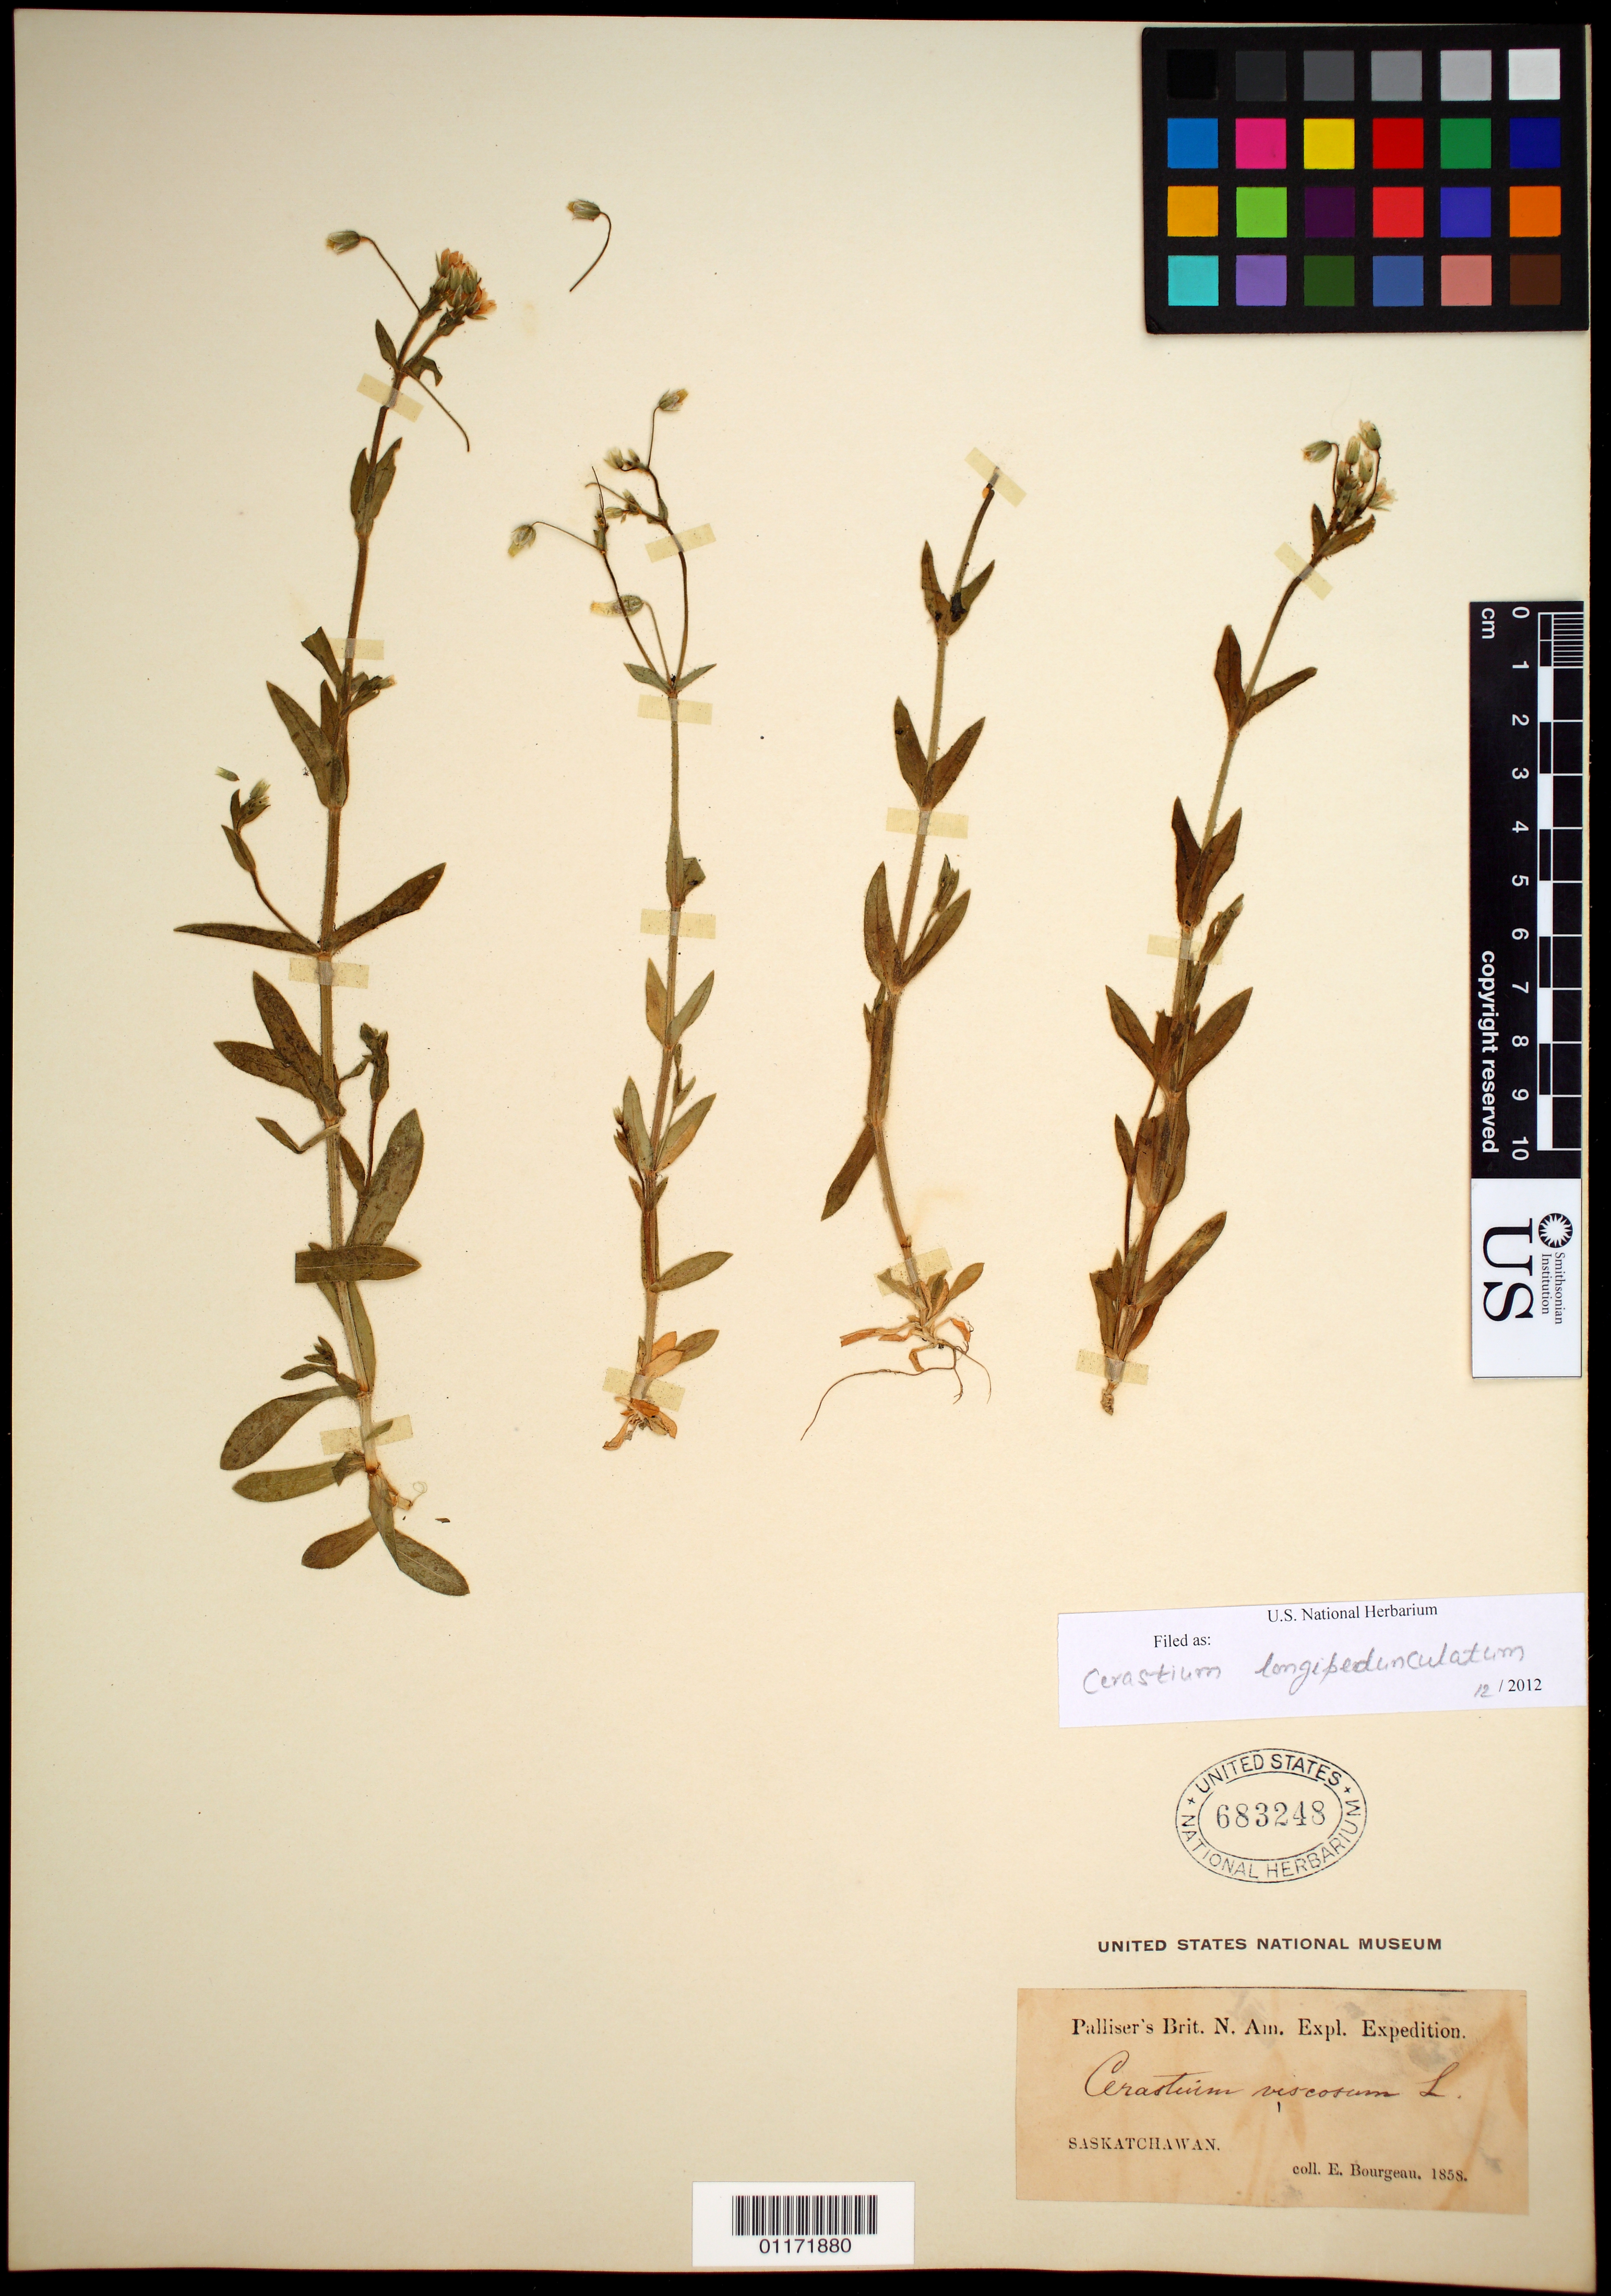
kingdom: Plantae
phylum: Tracheophyta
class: Magnoliopsida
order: Caryophyllales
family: Caryophyllaceae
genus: Cerastium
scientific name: Cerastium longipedunculatum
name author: Muhl.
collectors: E. Bourgeau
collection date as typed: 1858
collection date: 1858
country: Canada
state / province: Saskatchewan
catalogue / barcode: US 683248